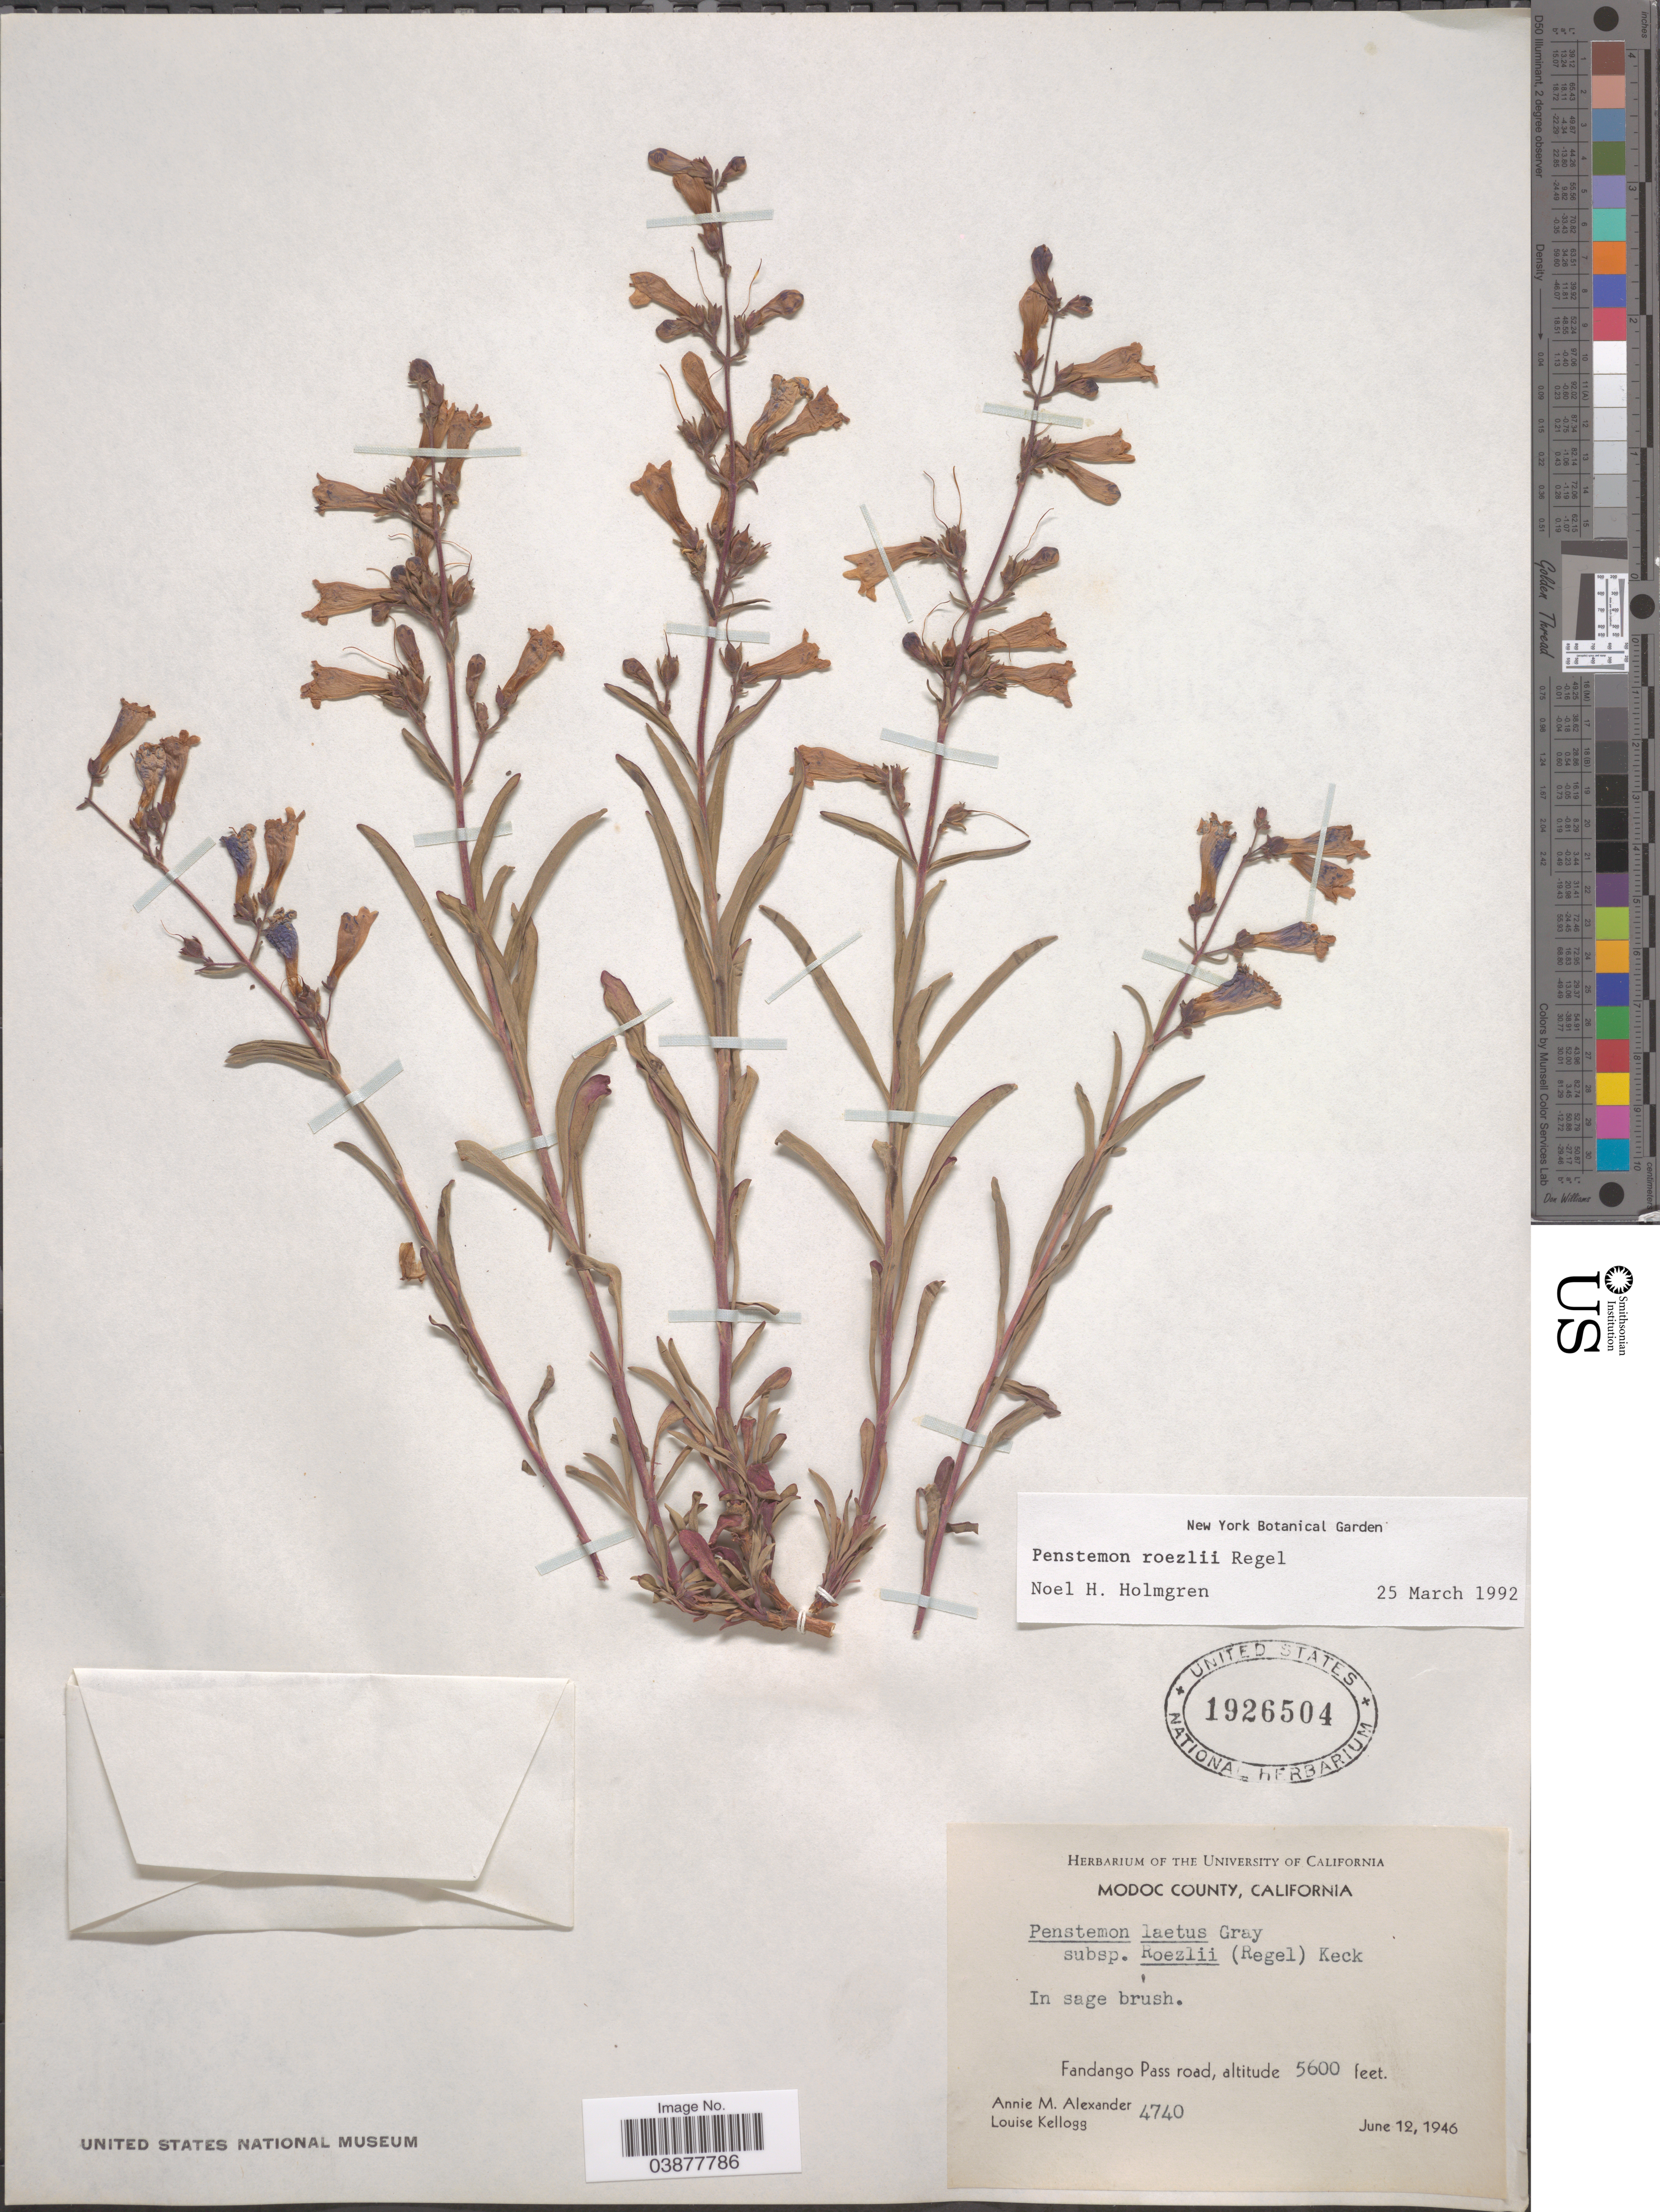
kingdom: Plantae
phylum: Tracheophyta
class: Magnoliopsida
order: Lamiales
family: Plantaginaceae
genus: Penstemon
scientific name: Penstemon roezlii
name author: Regel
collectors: A. M. Alexander & L. Kellogg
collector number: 4740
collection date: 1946-06-12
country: United States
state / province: California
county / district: Modoc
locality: Modoc County. Fandango Pass road.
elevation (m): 1707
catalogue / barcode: US 1926504